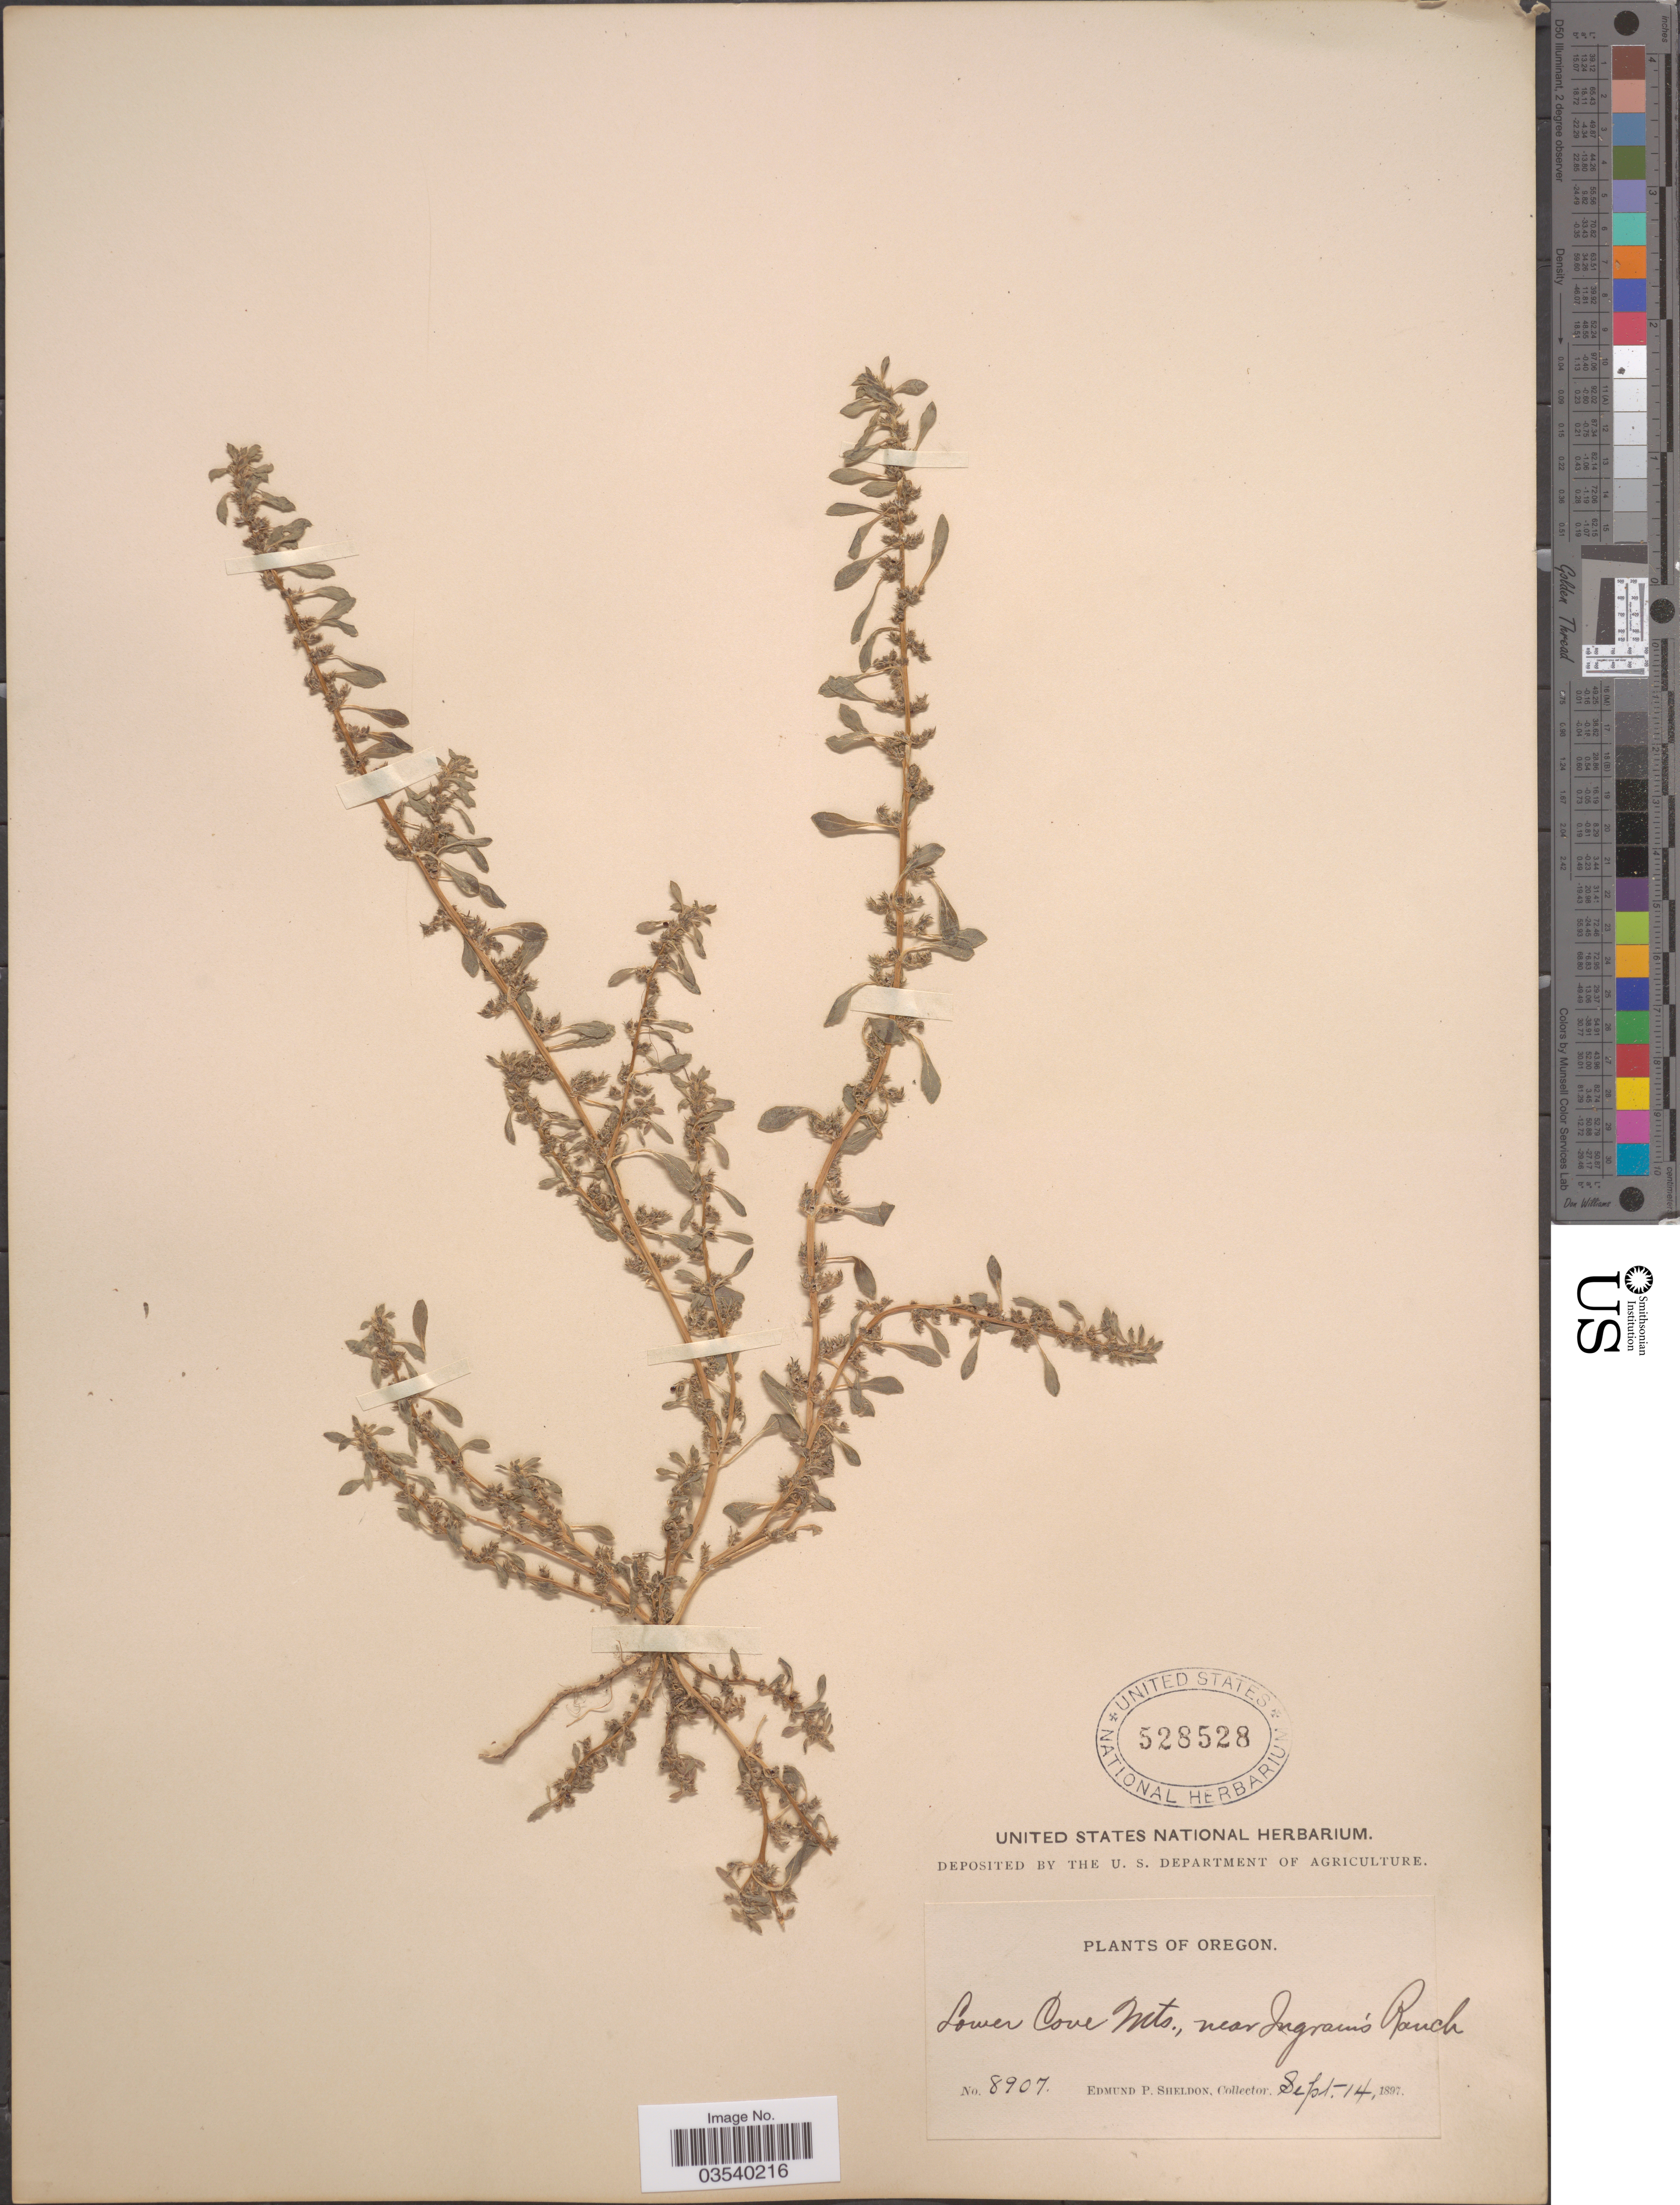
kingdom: Plantae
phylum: Tracheophyta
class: Magnoliopsida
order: Caryophyllales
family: Amaranthaceae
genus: Amaranthus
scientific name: Amaranthus californicus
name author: (Moq.) S. Watson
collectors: E. P. Sheldon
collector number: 8907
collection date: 1897-09-14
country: United States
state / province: Oregon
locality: Lower Cove Mts., near Ingram's Ranch.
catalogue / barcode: US 528528